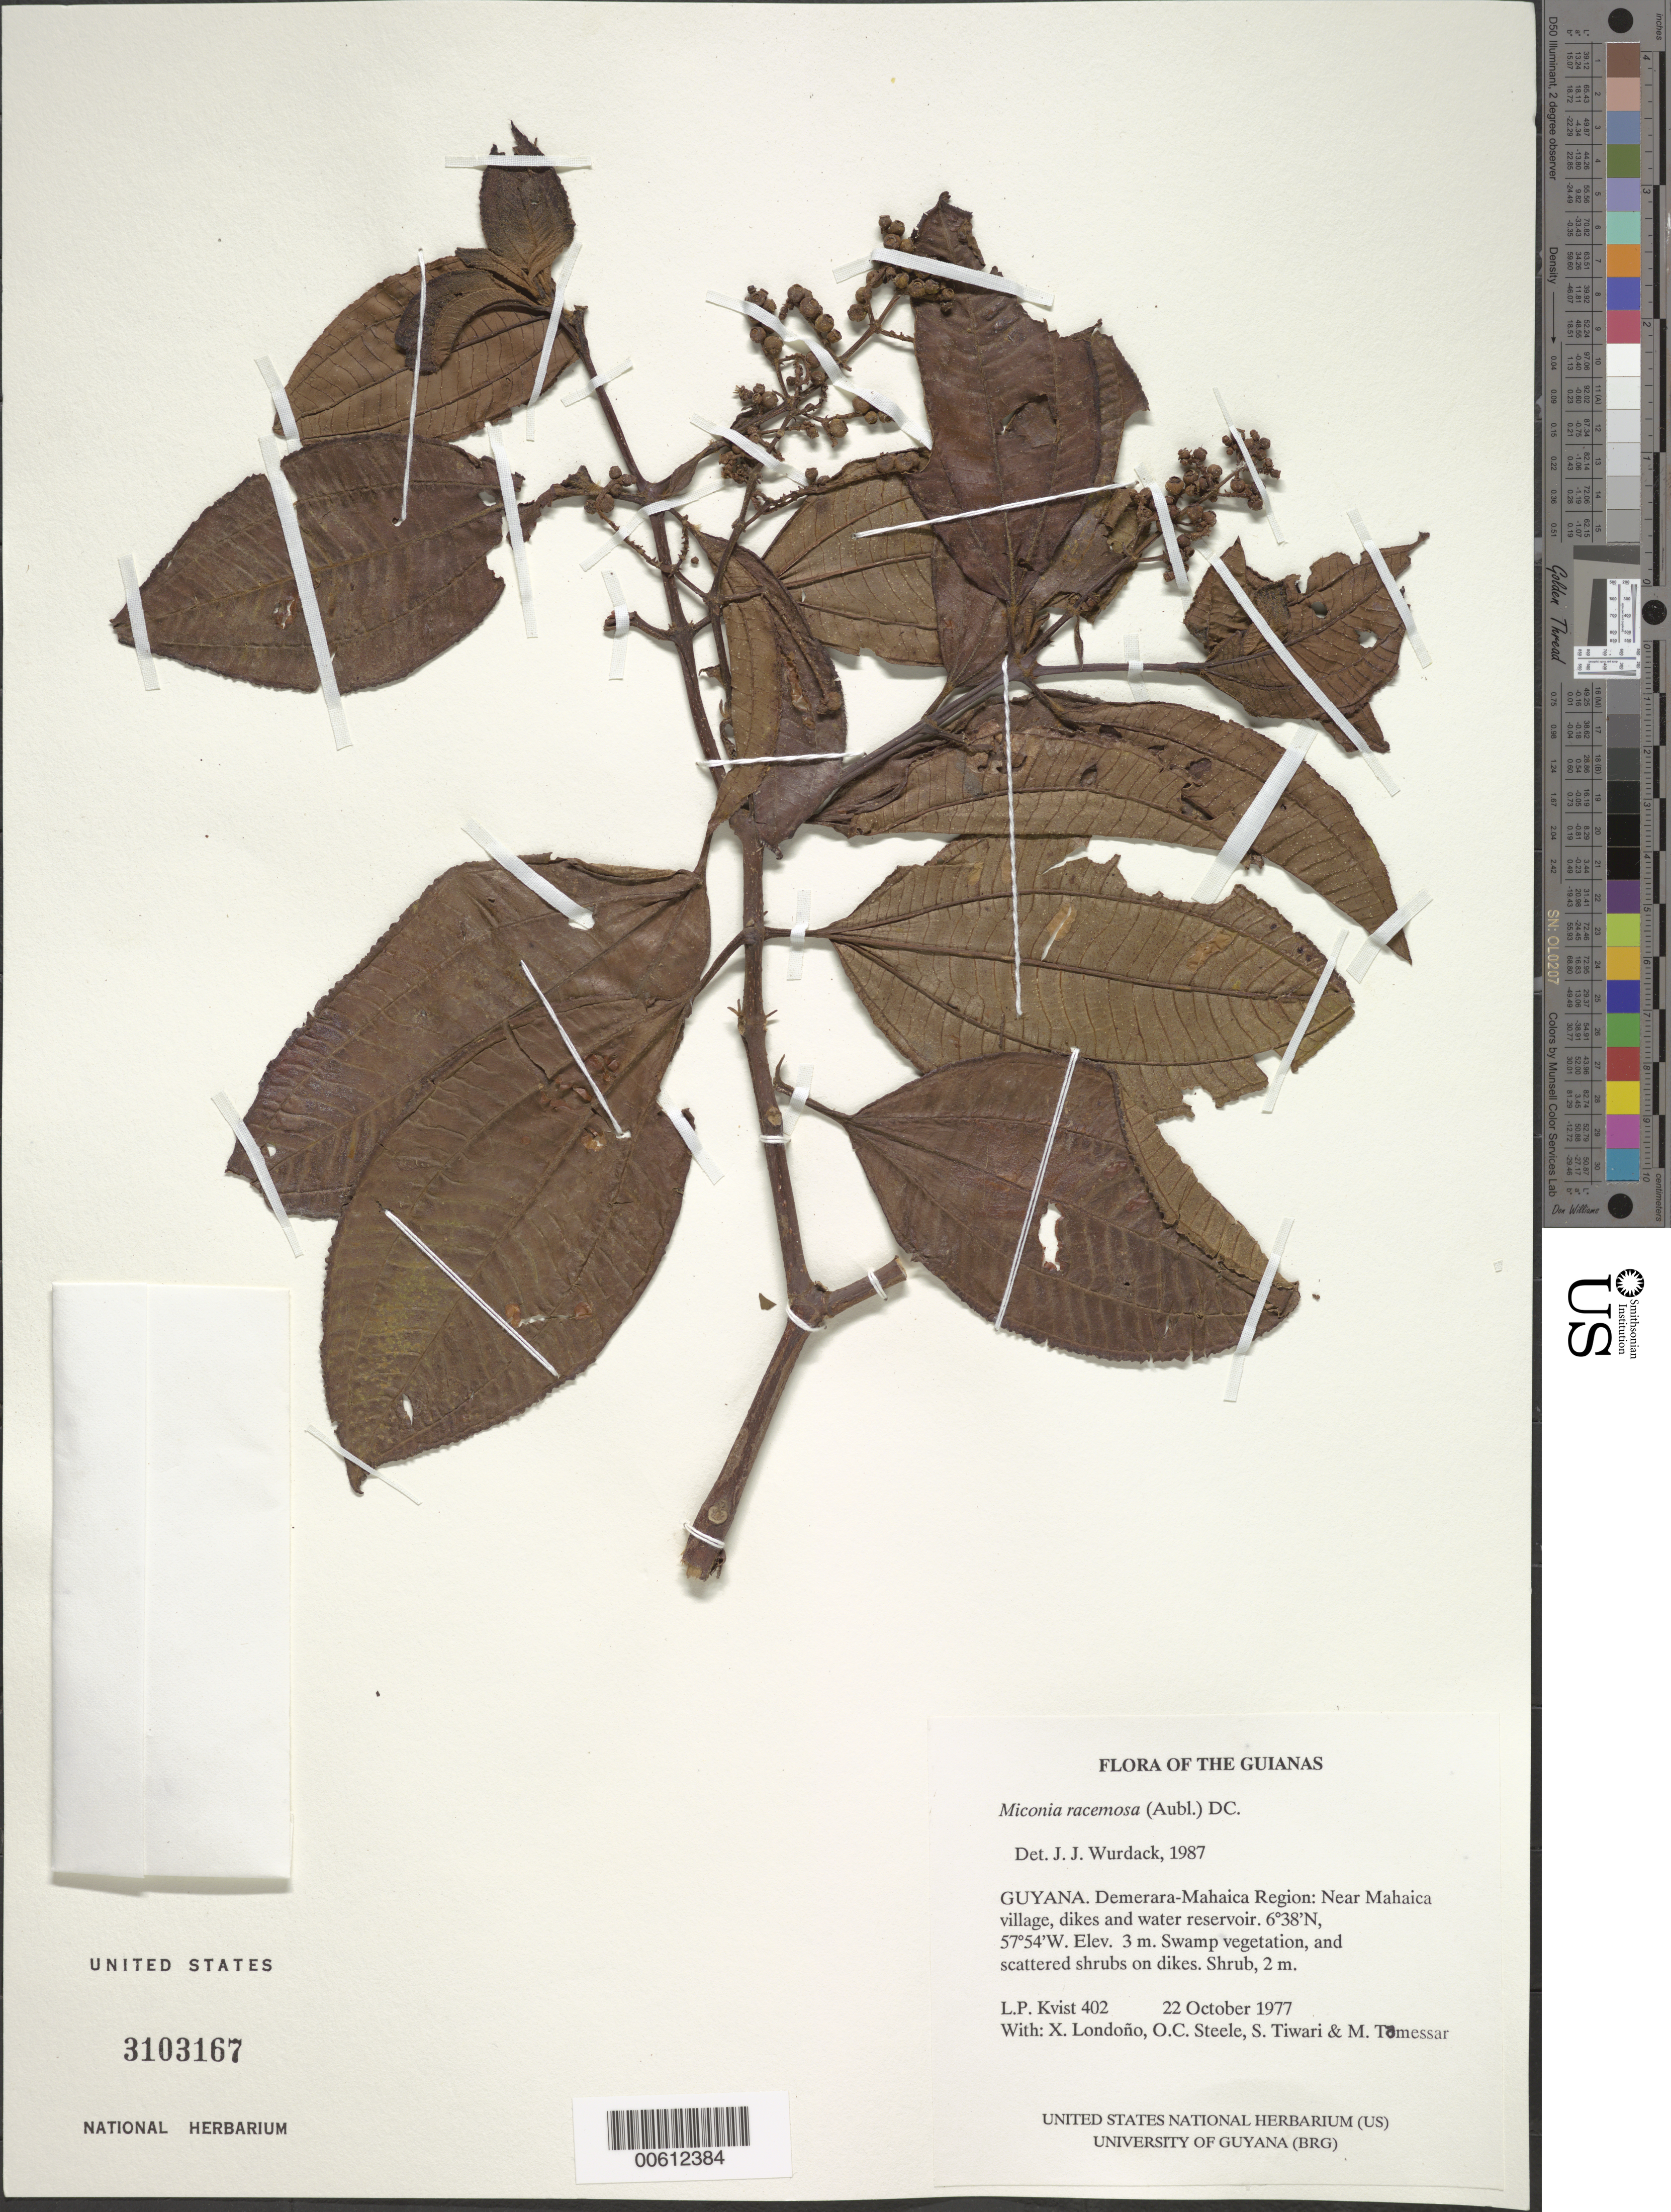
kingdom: Plantae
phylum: Tracheophyta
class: Magnoliopsida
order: Myrtales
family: Melastomataceae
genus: Miconia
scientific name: Miconia racemosa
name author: (Aubl.) DC.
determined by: Wurdack, John J., (US), US (UNITED STATES)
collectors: L. P. Kvist, X. Londoño, O. C. Steele, S. Tiwari & M. Tamessar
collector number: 402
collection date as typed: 22 October 1987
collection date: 1987-10-22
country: Guyana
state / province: Demerara-Mahaica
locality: Near Mahaica village, dikes and water reservoir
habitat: Swamp vegetation, and scattered shrubs on dikes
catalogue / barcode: US 3103167